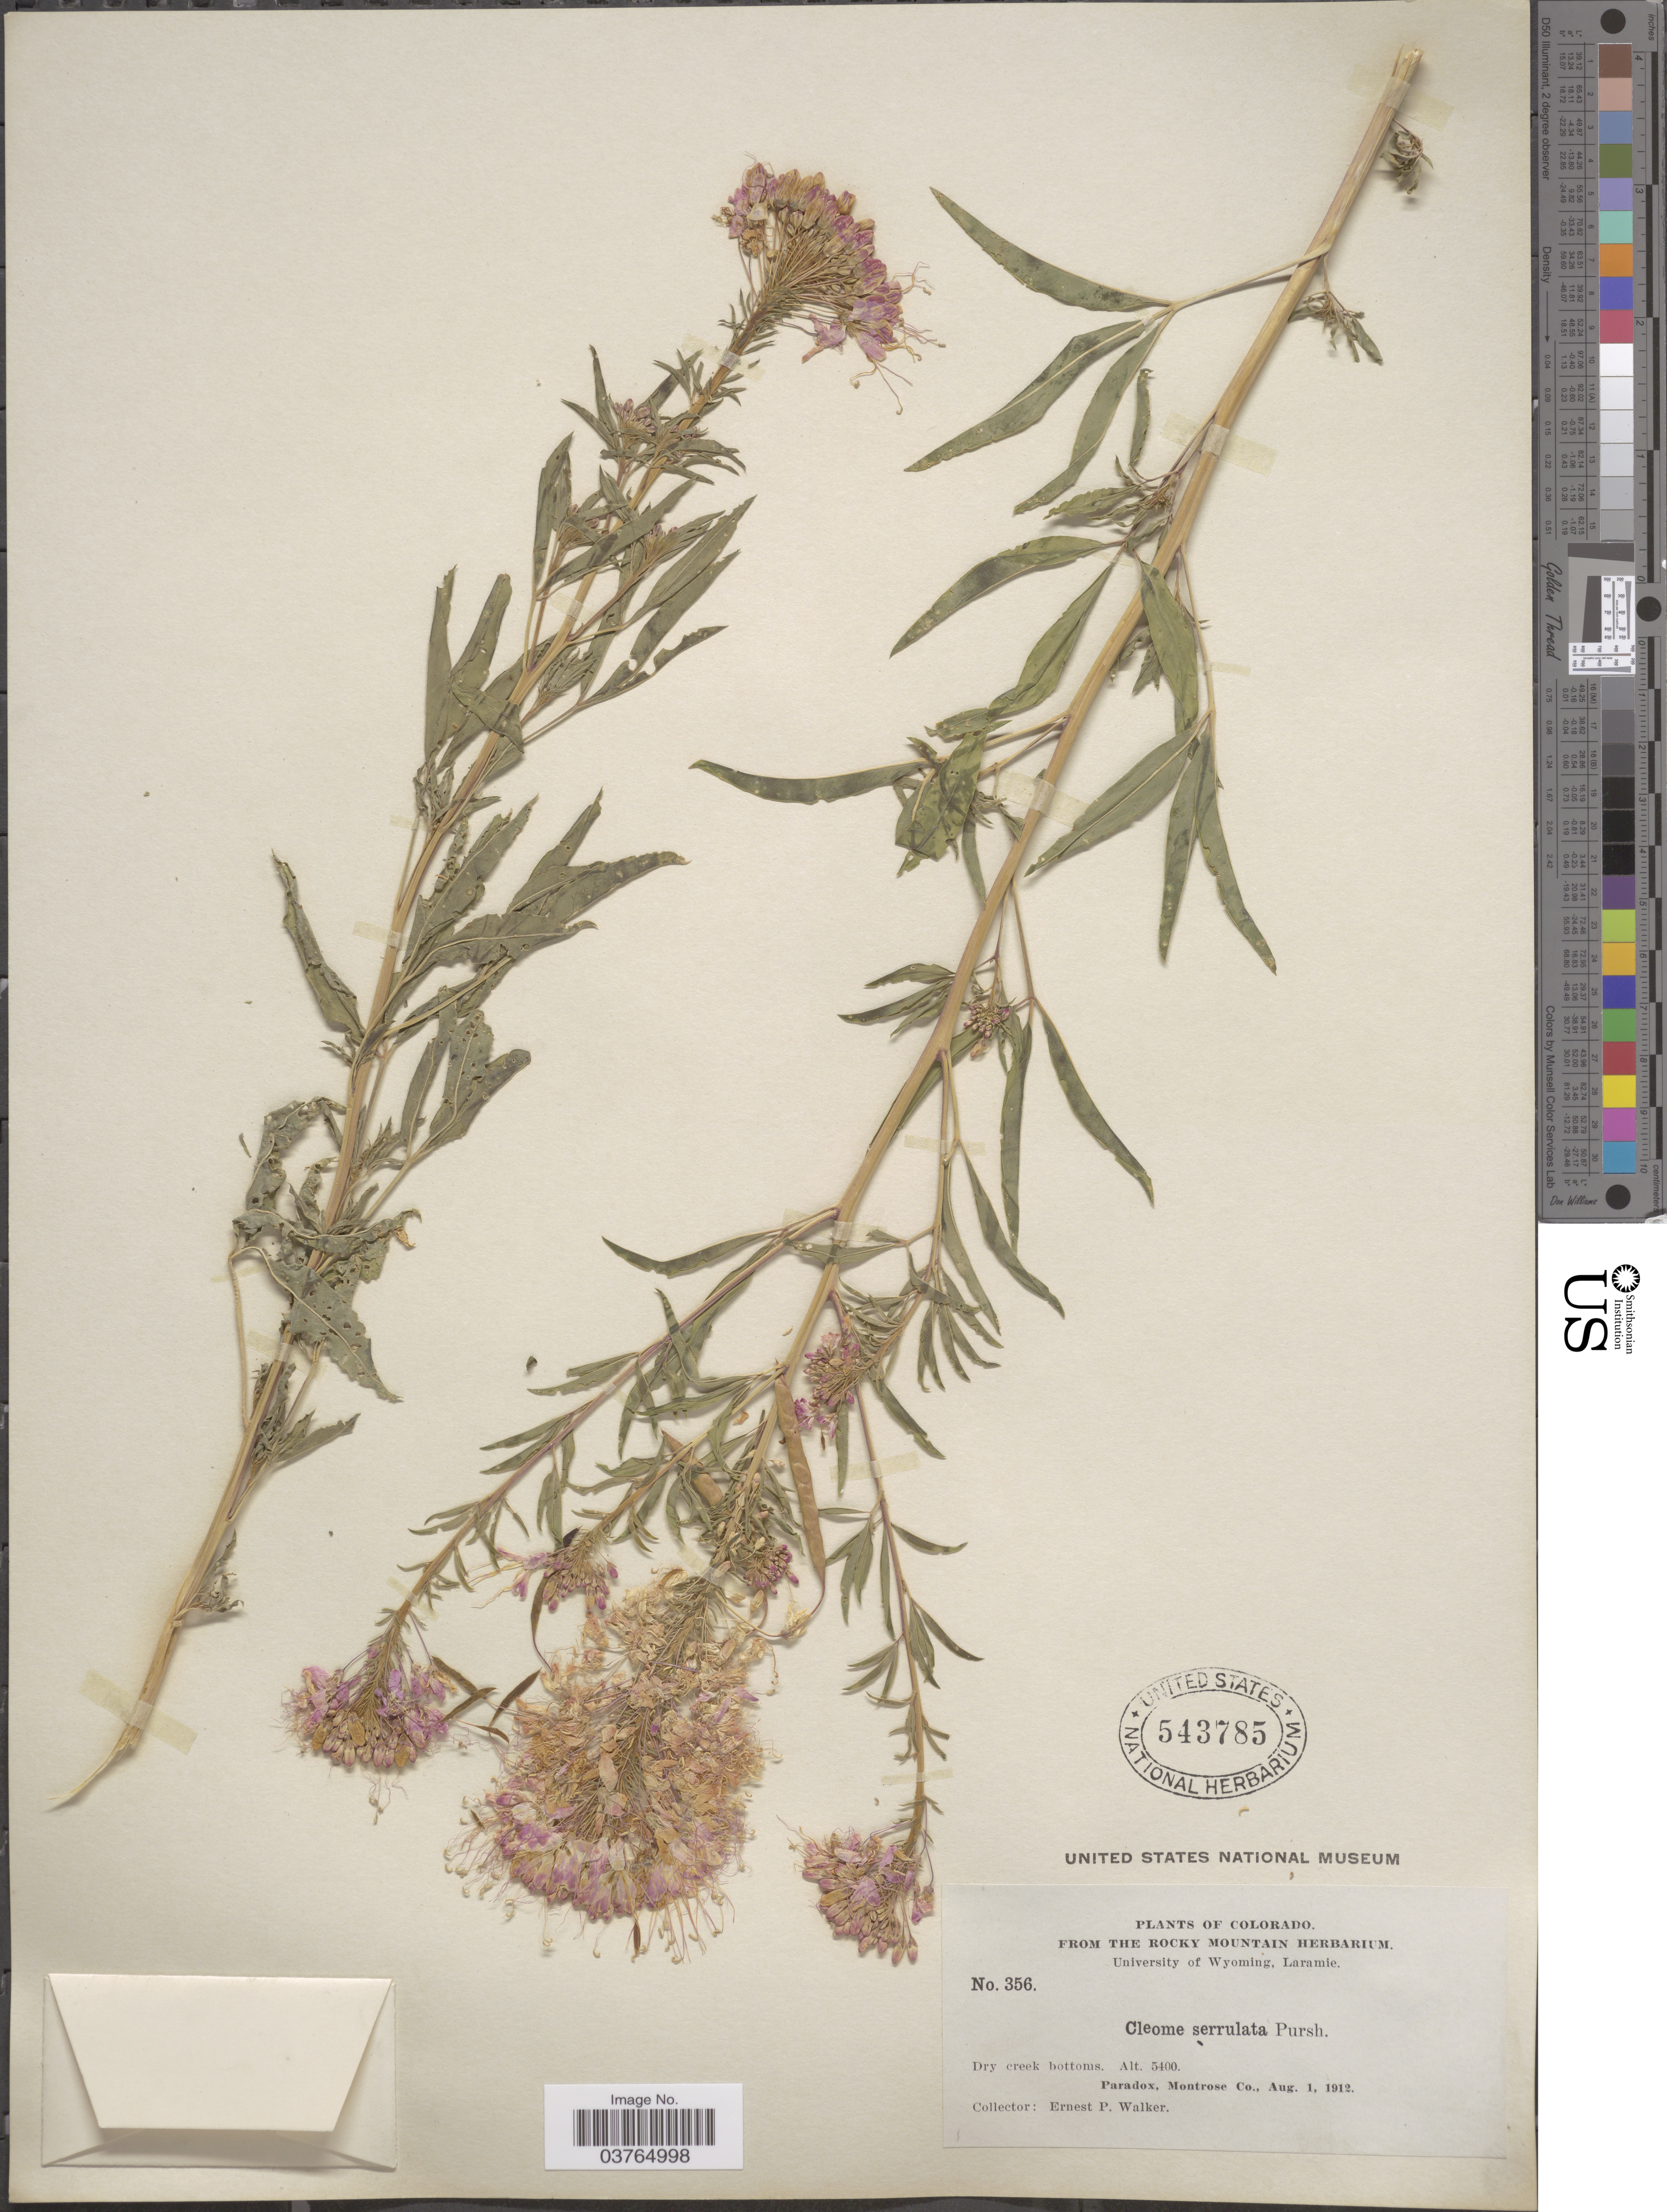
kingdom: Plantae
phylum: Tracheophyta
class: Magnoliopsida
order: Brassicales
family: Cleomaceae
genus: Cleomella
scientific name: Cleomella serrulata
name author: (Pursh) Roalson & J.C. Hall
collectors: E. P. Walker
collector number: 356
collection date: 1912-08-01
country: United States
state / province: Colorado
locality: Paradox, Montrose Co.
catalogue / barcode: US 543785